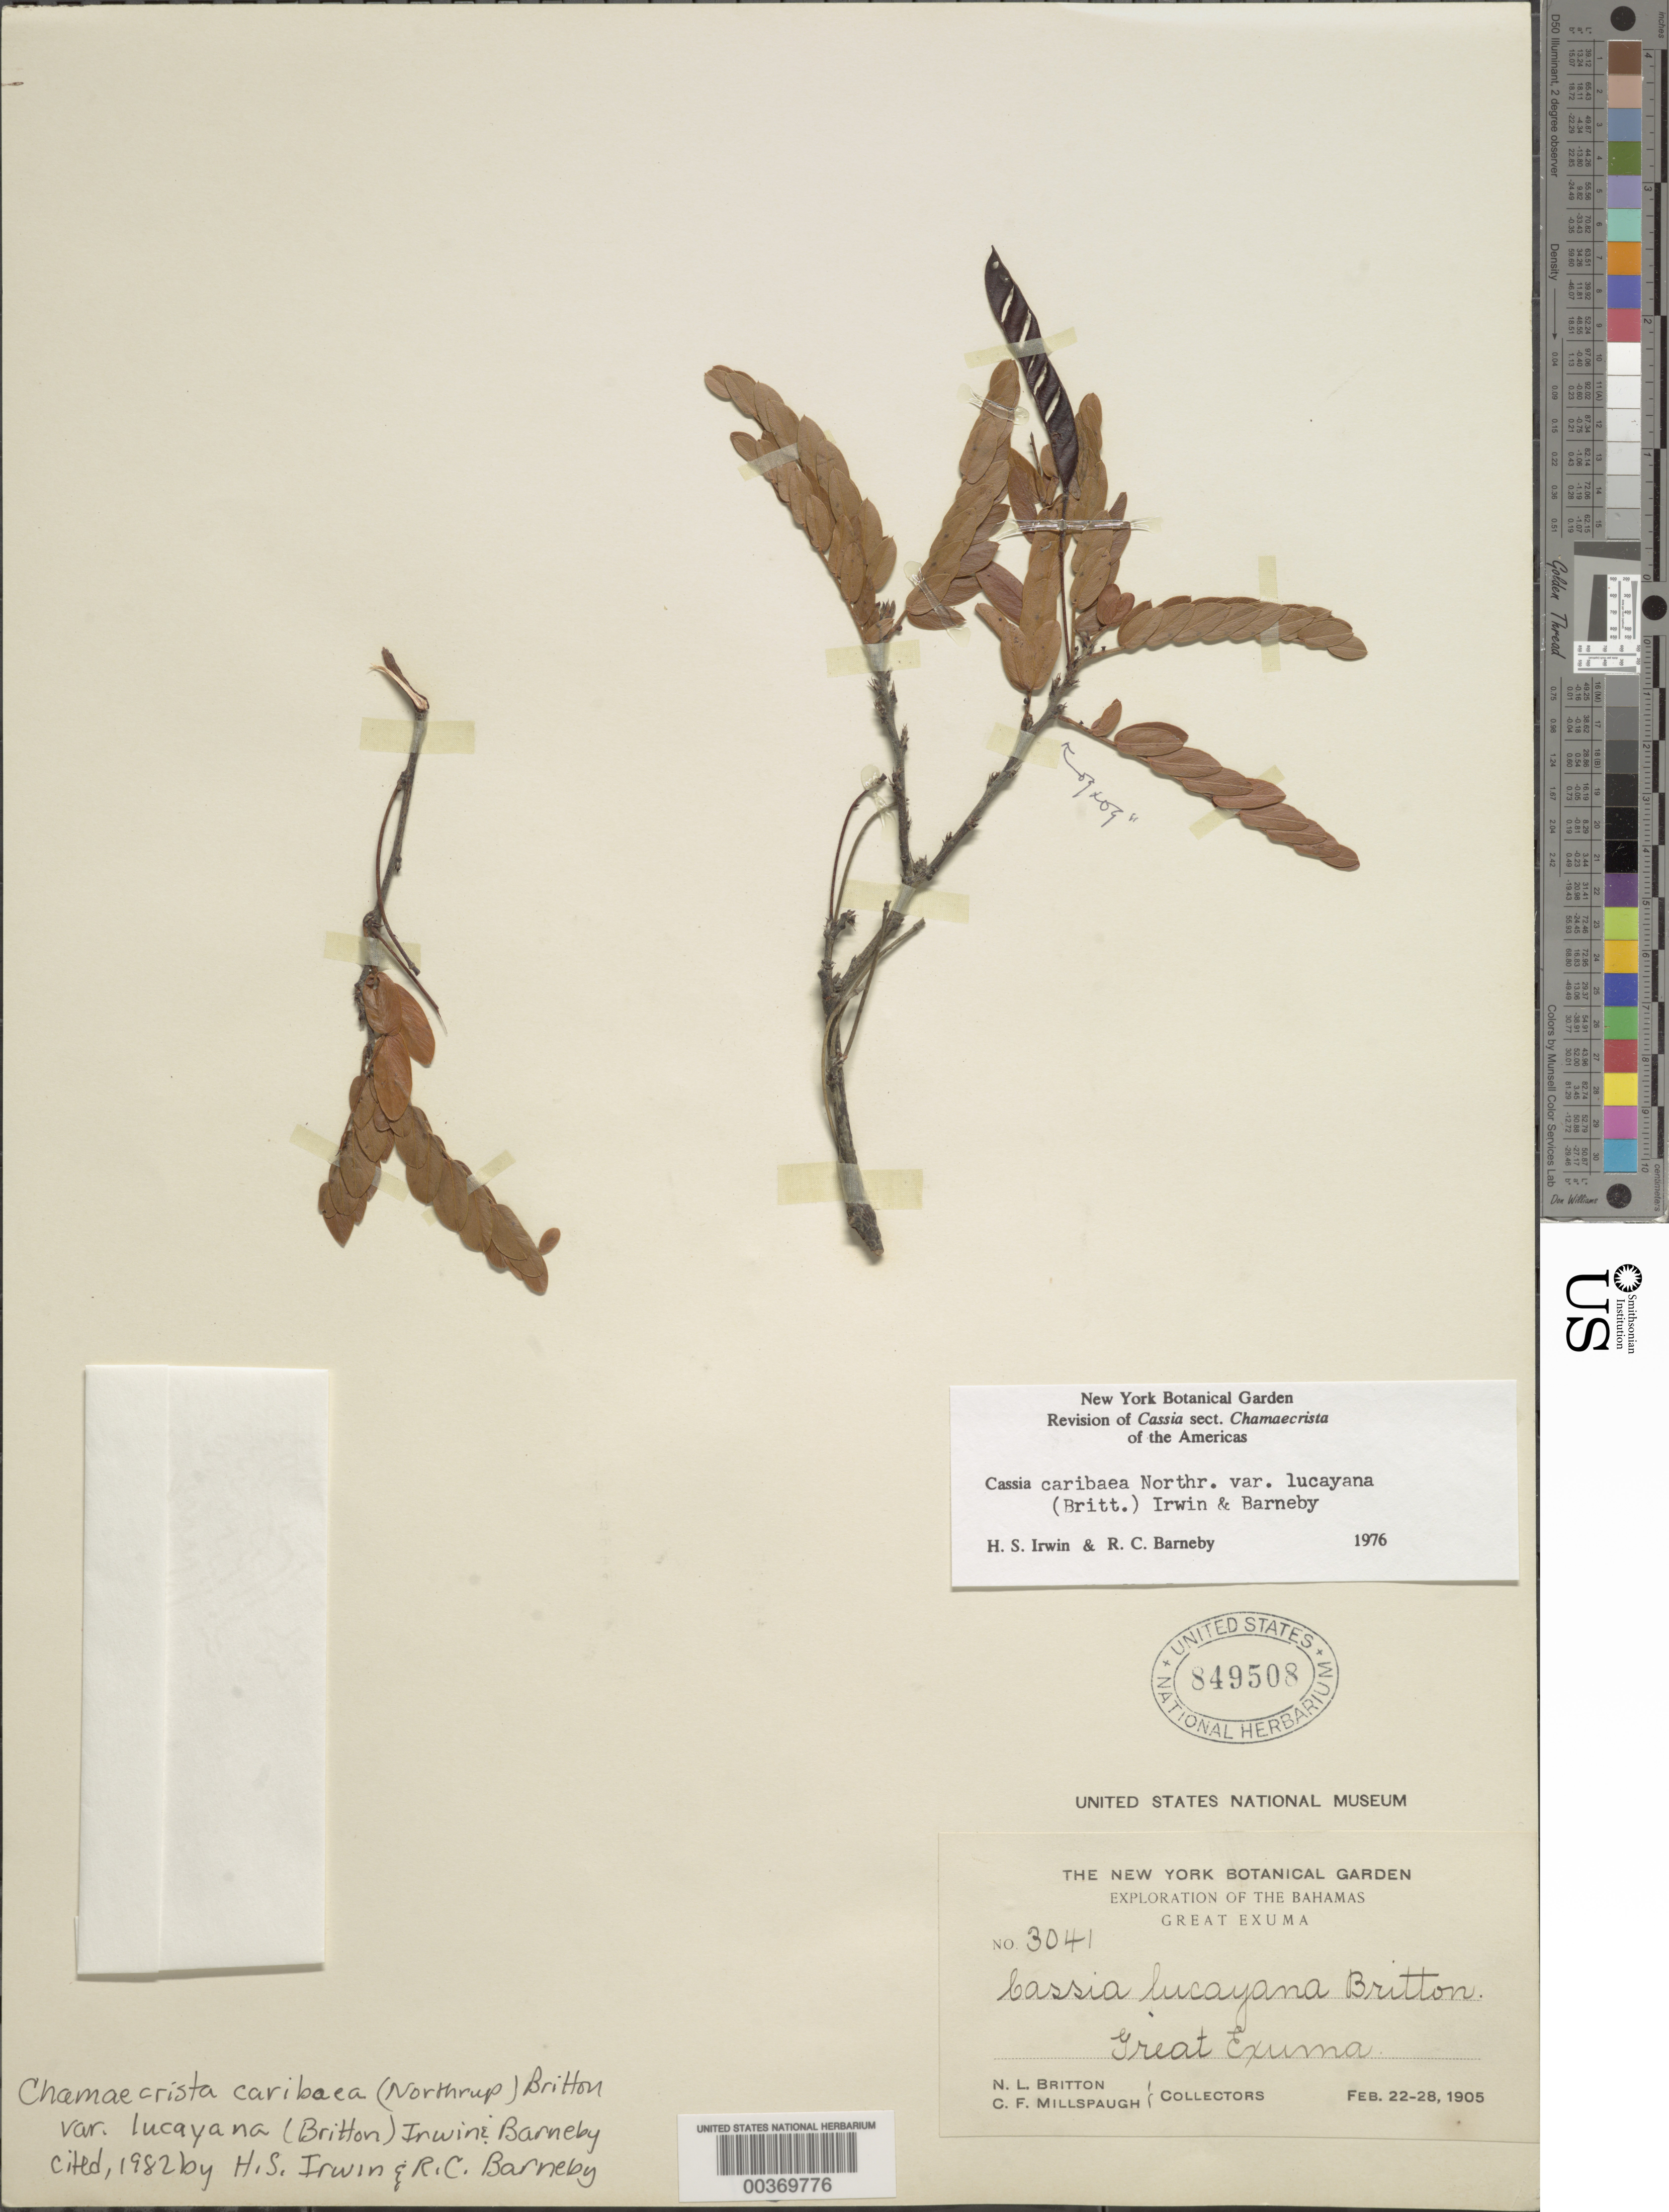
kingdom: Plantae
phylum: Tracheophyta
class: Magnoliopsida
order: Fabales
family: Fabaceae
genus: Chamaecrista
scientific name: Chamaecrista caribaea var. lucayana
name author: (Britton) H.S. Irwin & Barneby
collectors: N. Britton & C. F. Millspaugh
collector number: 3041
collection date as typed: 22 Feb 1905 to 28 Feb 1905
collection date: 1905-02-22/1905-02-28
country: Bahamas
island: Great Exuma Island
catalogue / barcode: US 849508